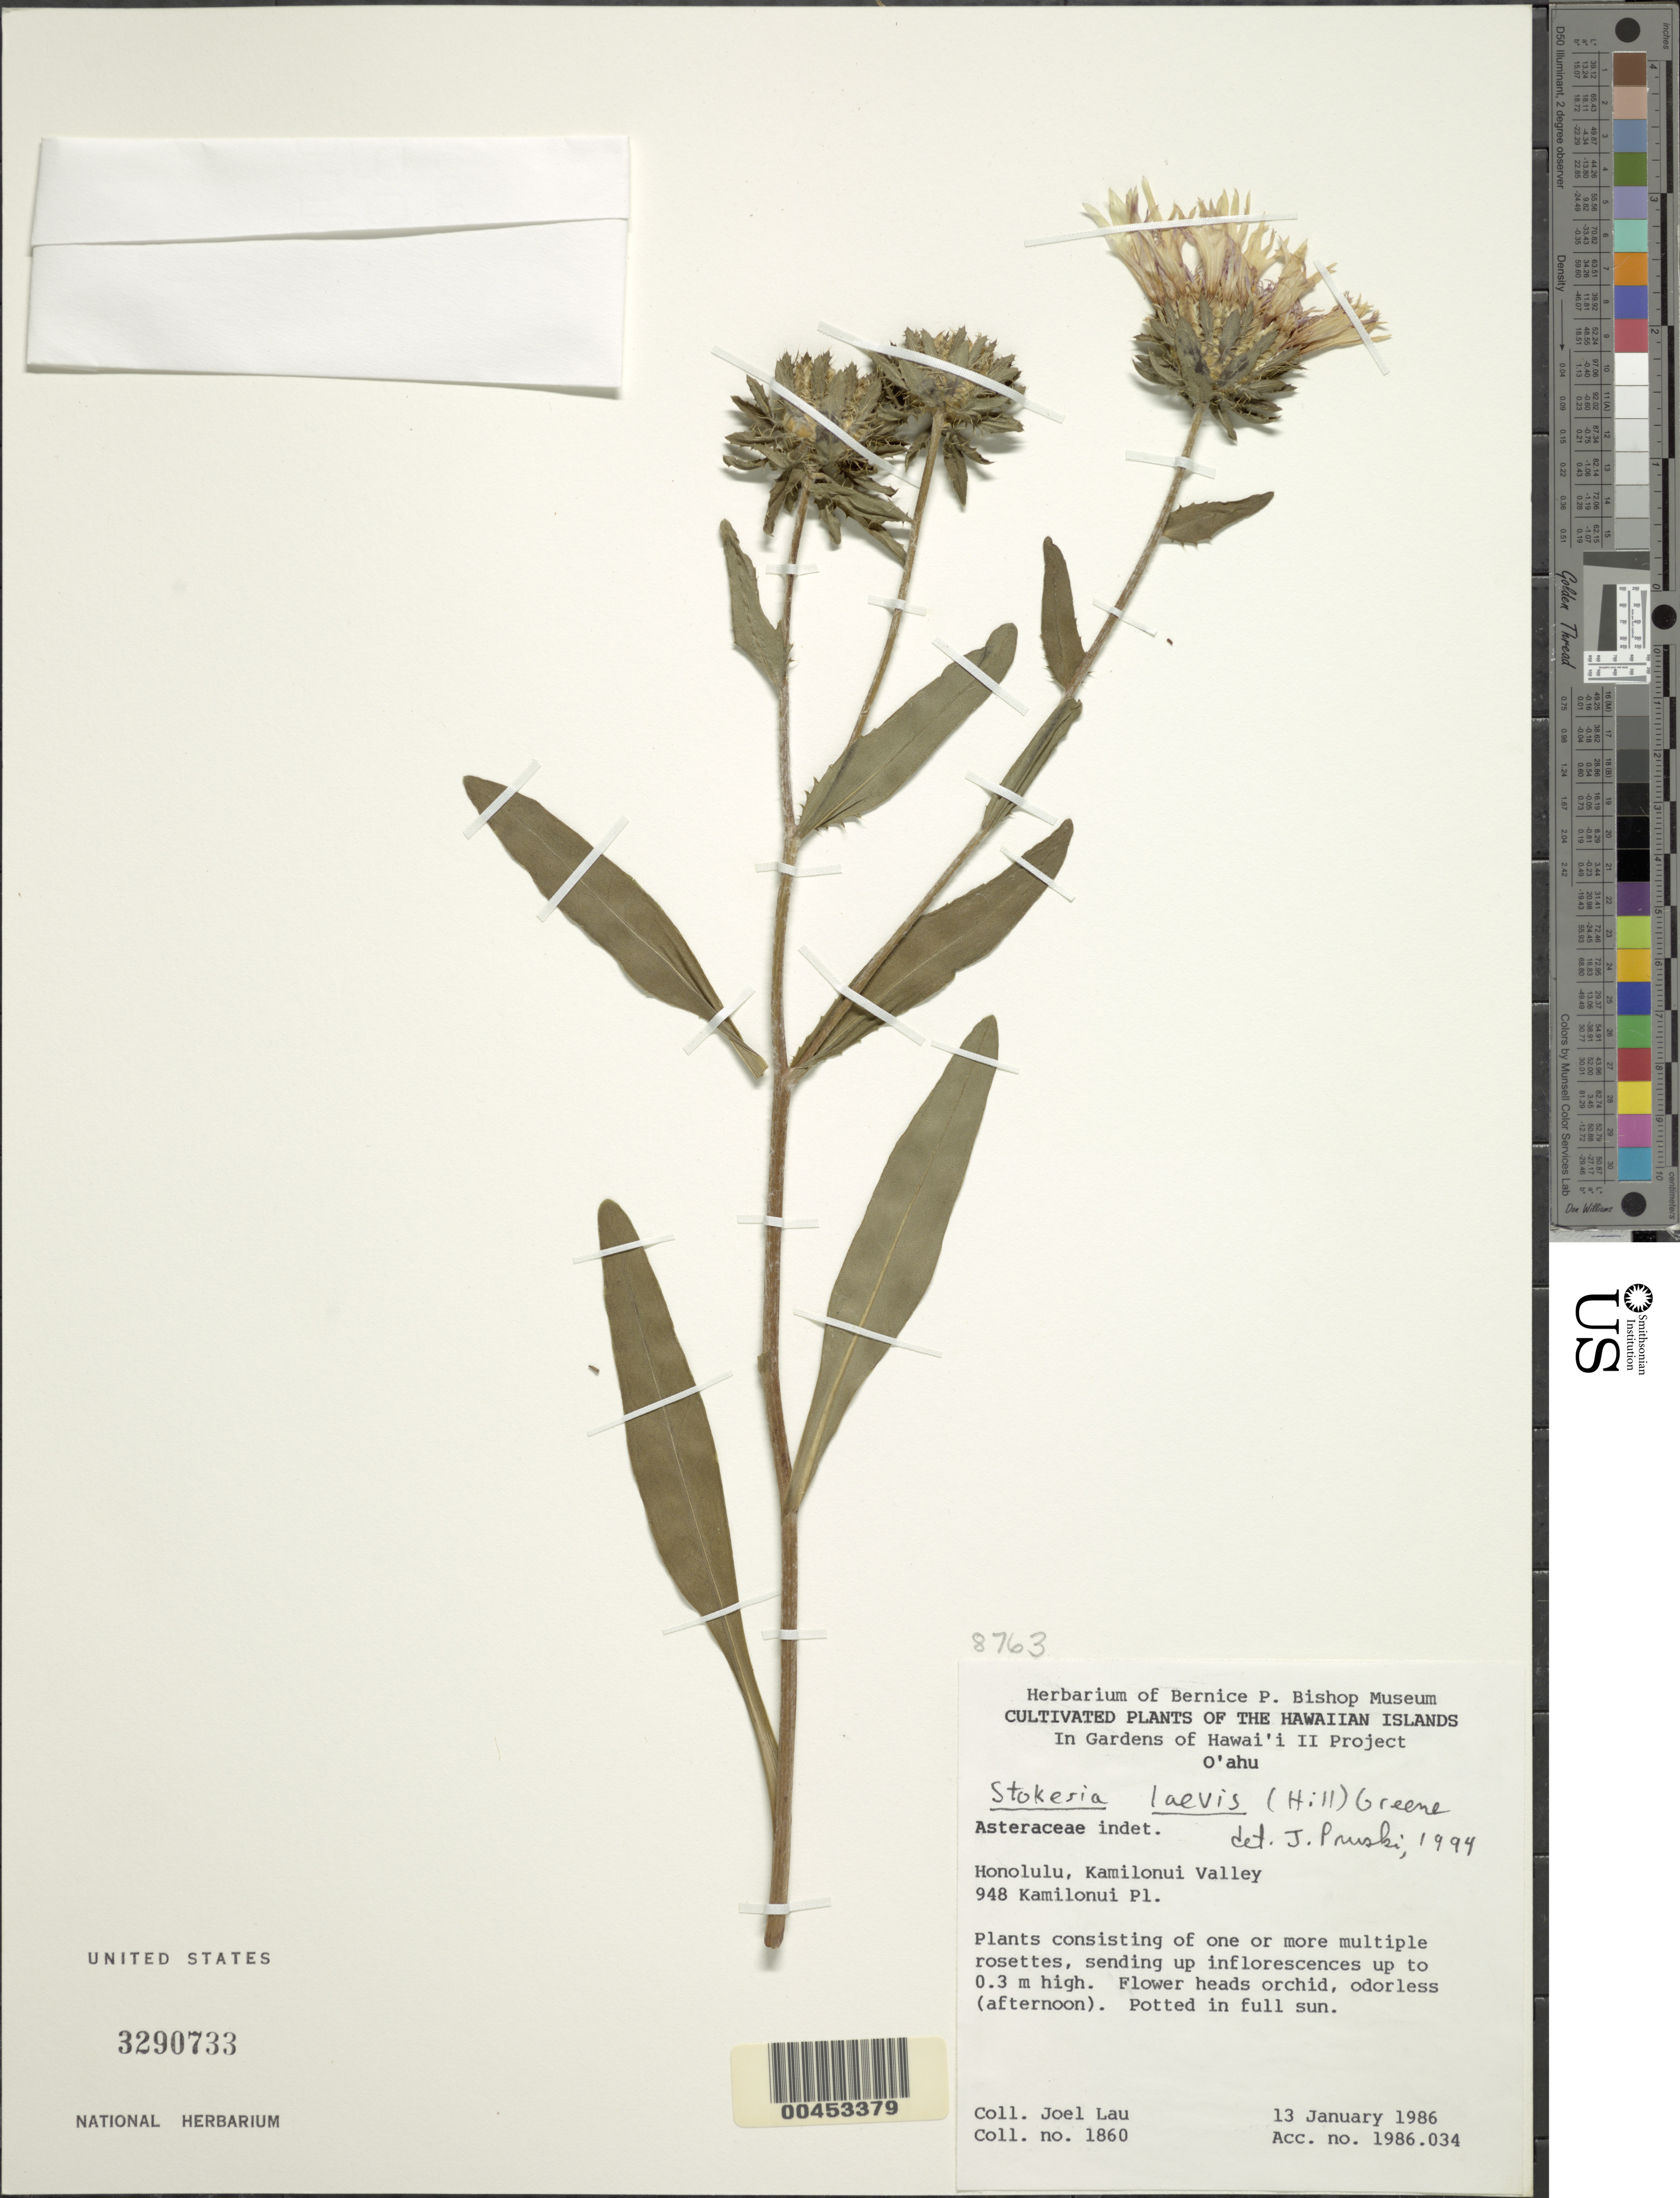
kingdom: Plantae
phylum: Tracheophyta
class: Magnoliopsida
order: Asterales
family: Asteraceae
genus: Stokesia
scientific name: Stokesia laevis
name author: (Hill) Greene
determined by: Pruski, J. F.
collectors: J. Lau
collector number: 1860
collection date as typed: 13 Jan 1986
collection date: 1986-01-13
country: United States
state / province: Hawaii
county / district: Honolulu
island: Oahu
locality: Honolulu, Kamilonui Valley, 948 Kamilonui Pl.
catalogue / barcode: US 3290733